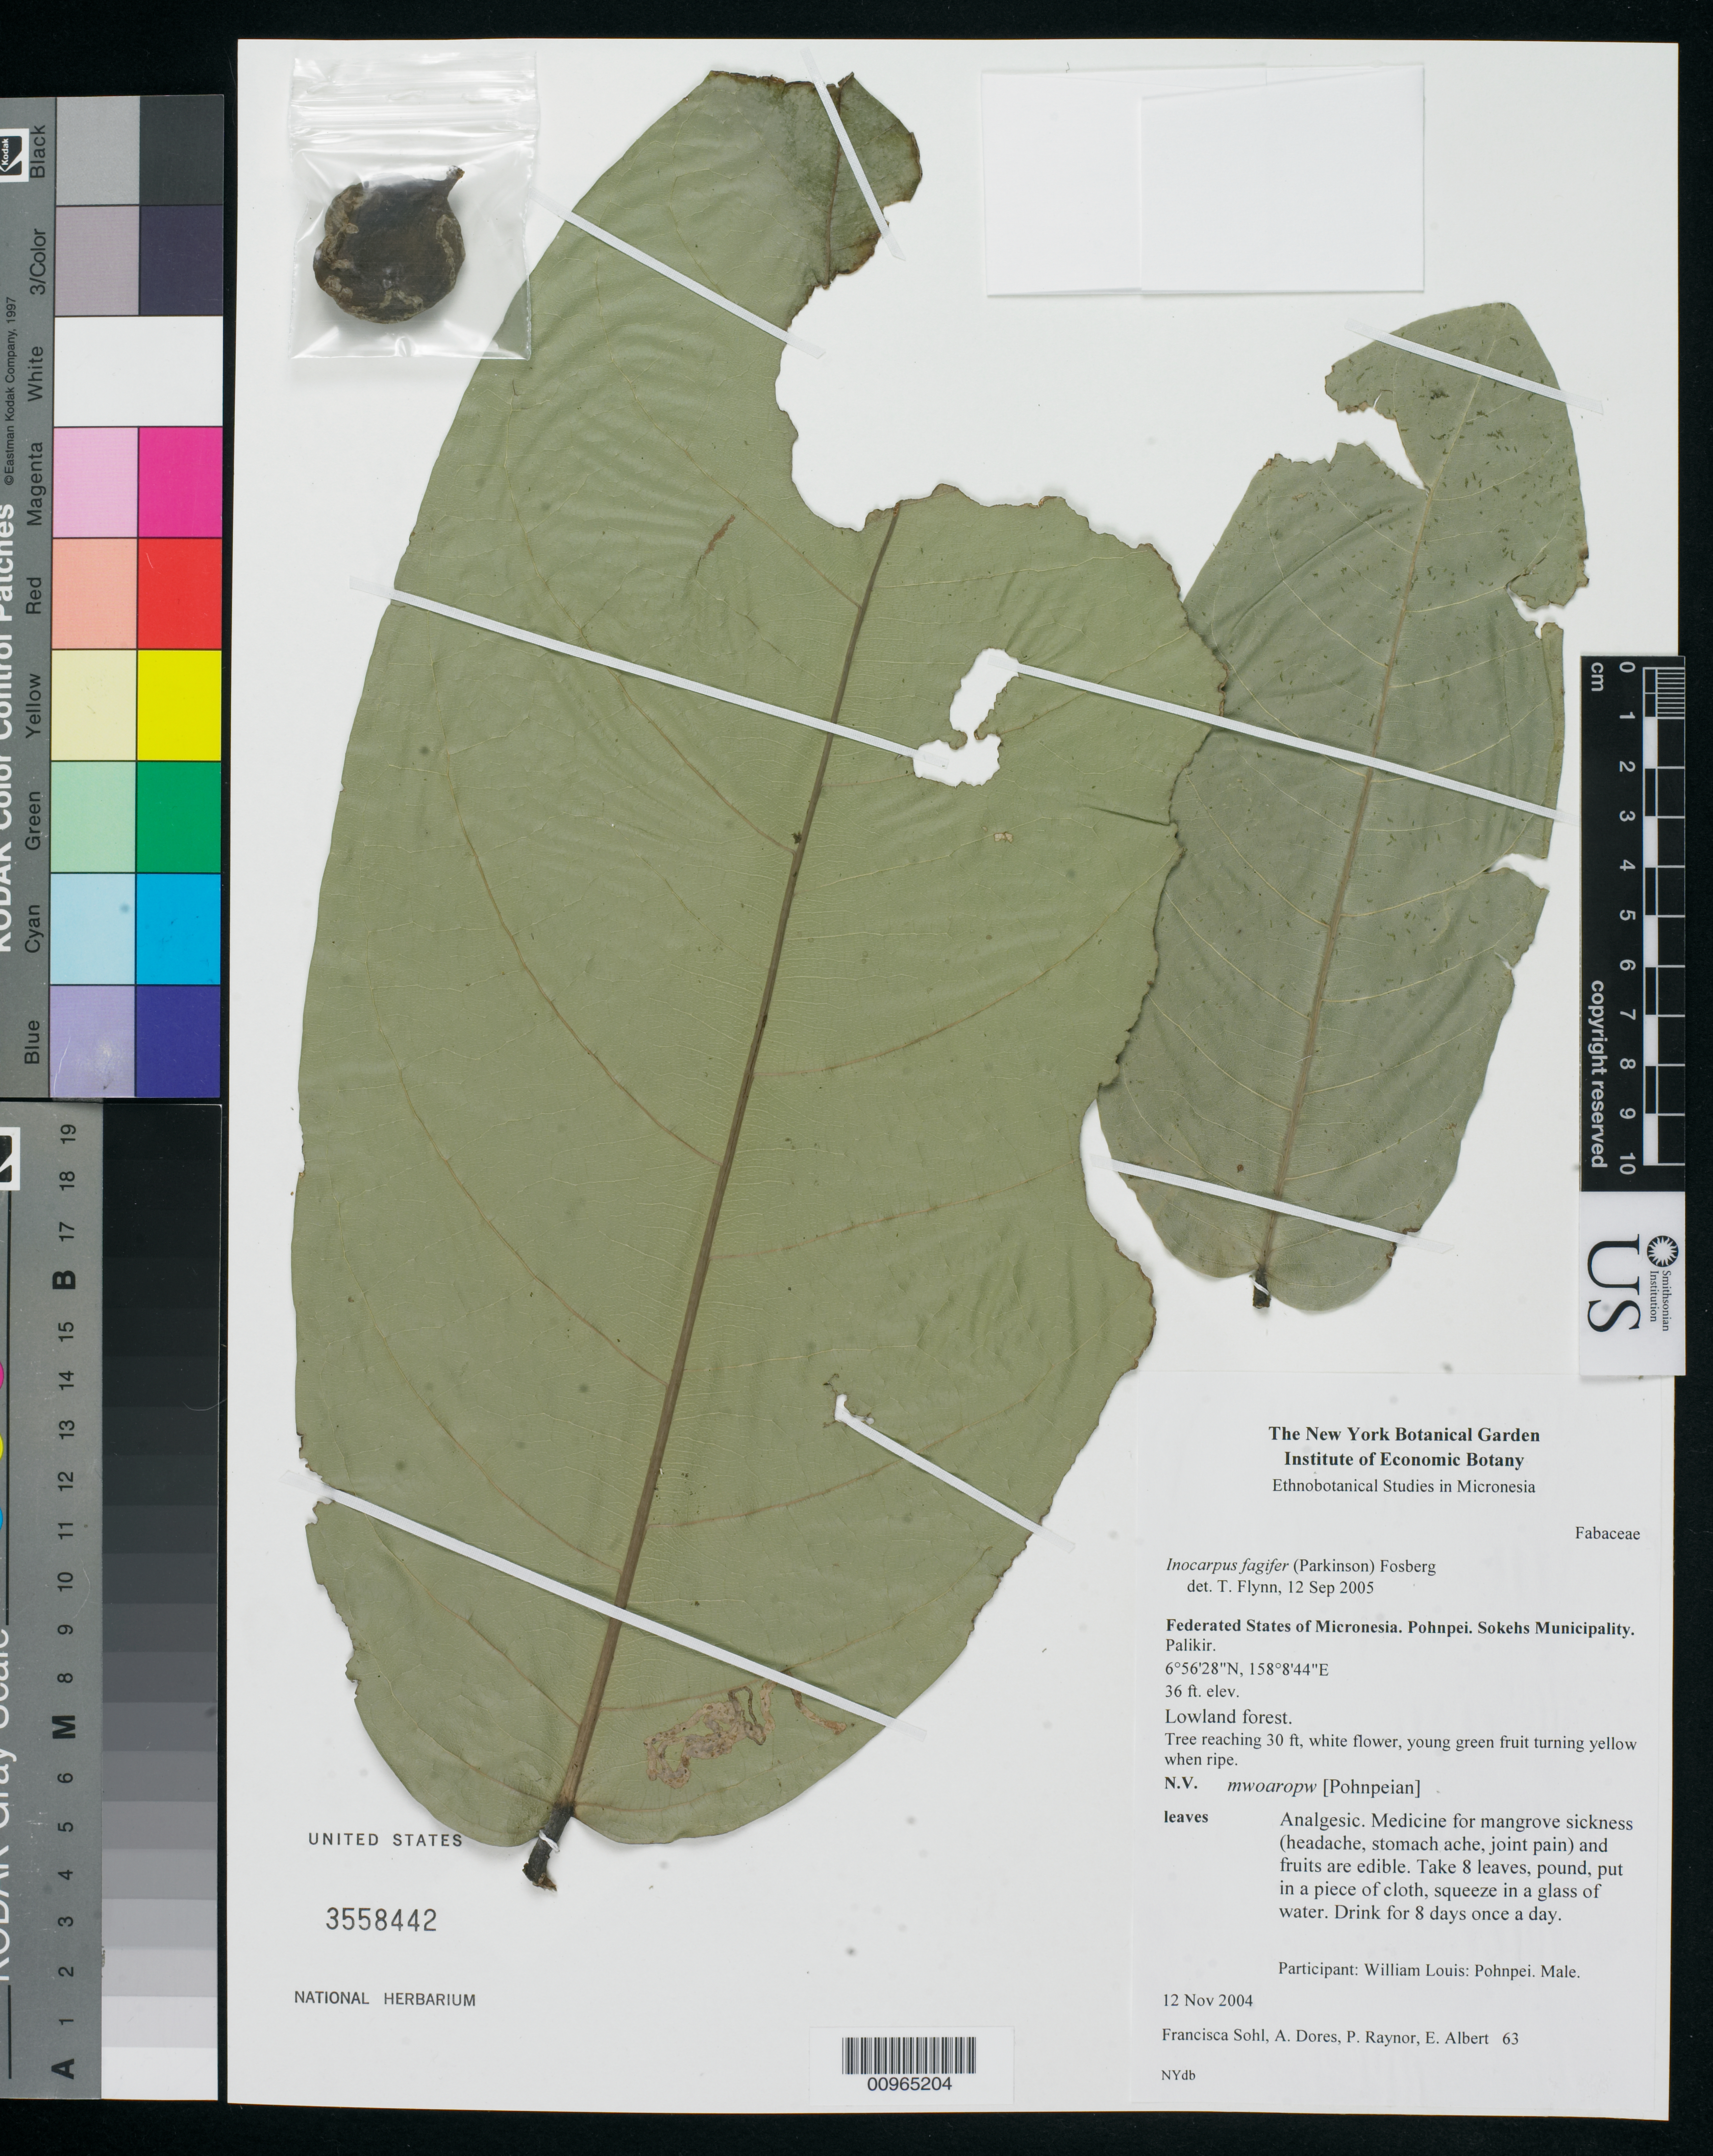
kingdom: Plantae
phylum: Tracheophyta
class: Magnoliopsida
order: Fabales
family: Fabaceae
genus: Inocarpus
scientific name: Inocarpus fagifer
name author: (Parkinson) Fosberg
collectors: F. Sohl, A. Dores, A. Raynor & E. Albert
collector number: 63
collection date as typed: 12 Nov 2004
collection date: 2004-11-12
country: Micronesia, Federated States of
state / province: Pohnpei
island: Pohnpei [Ponape]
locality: Palikir, Sokehs Muncipality, Pohnpei, Micronesia. Lowland forest.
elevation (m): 11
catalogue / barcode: US 3558442